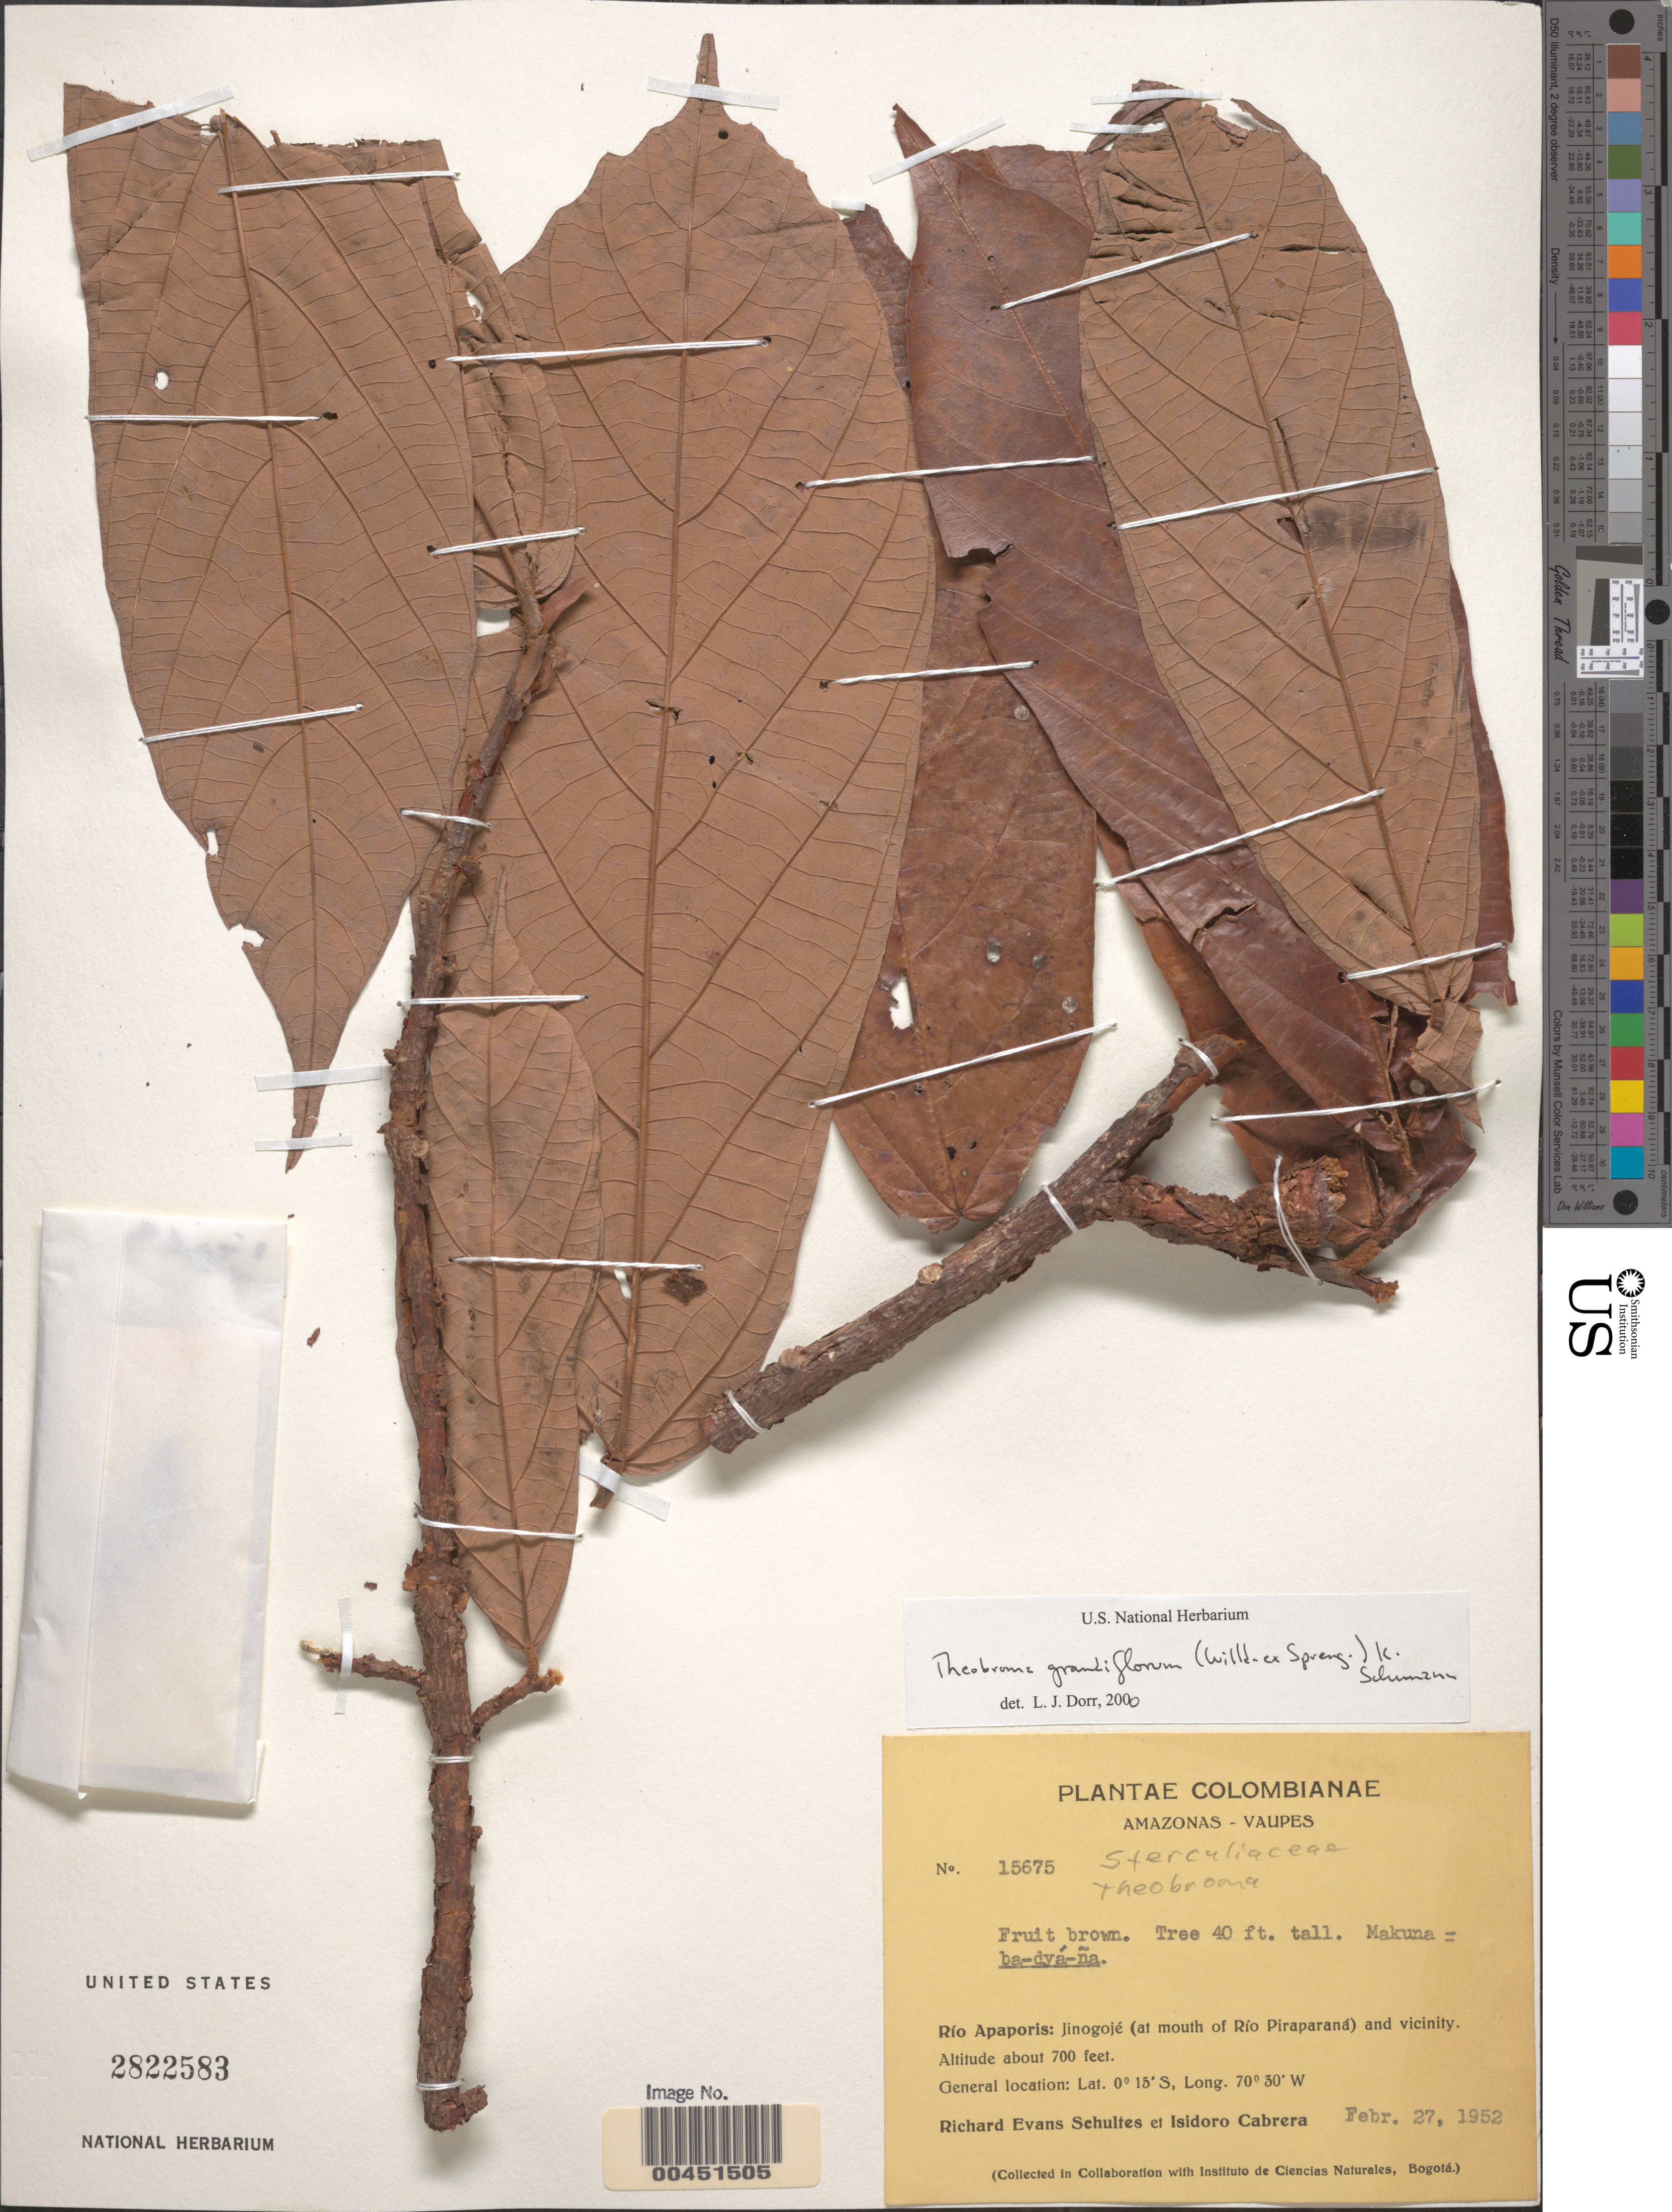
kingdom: Plantae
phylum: Tracheophyta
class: Magnoliopsida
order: Malvales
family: Malvaceae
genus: Theobroma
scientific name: Theobroma grandiflorum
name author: (Willd. ex Spreng.) K. Schum.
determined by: Dorr, L. J., (BOT), Smithsonian Institution - National Museum of Natural History (UNITED STATES)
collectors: R. E. Schultes & I. Cabrera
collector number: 15675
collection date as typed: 27 Feb 1952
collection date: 1952-02-27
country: Colombia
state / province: Vaupés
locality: Jinojogé (at mouth of Río Piraparaná) and vicinity. Río Apaporis.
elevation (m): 213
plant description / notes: Common name: ba-dyá-ña; Common name language: Makuna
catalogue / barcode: US 2822583